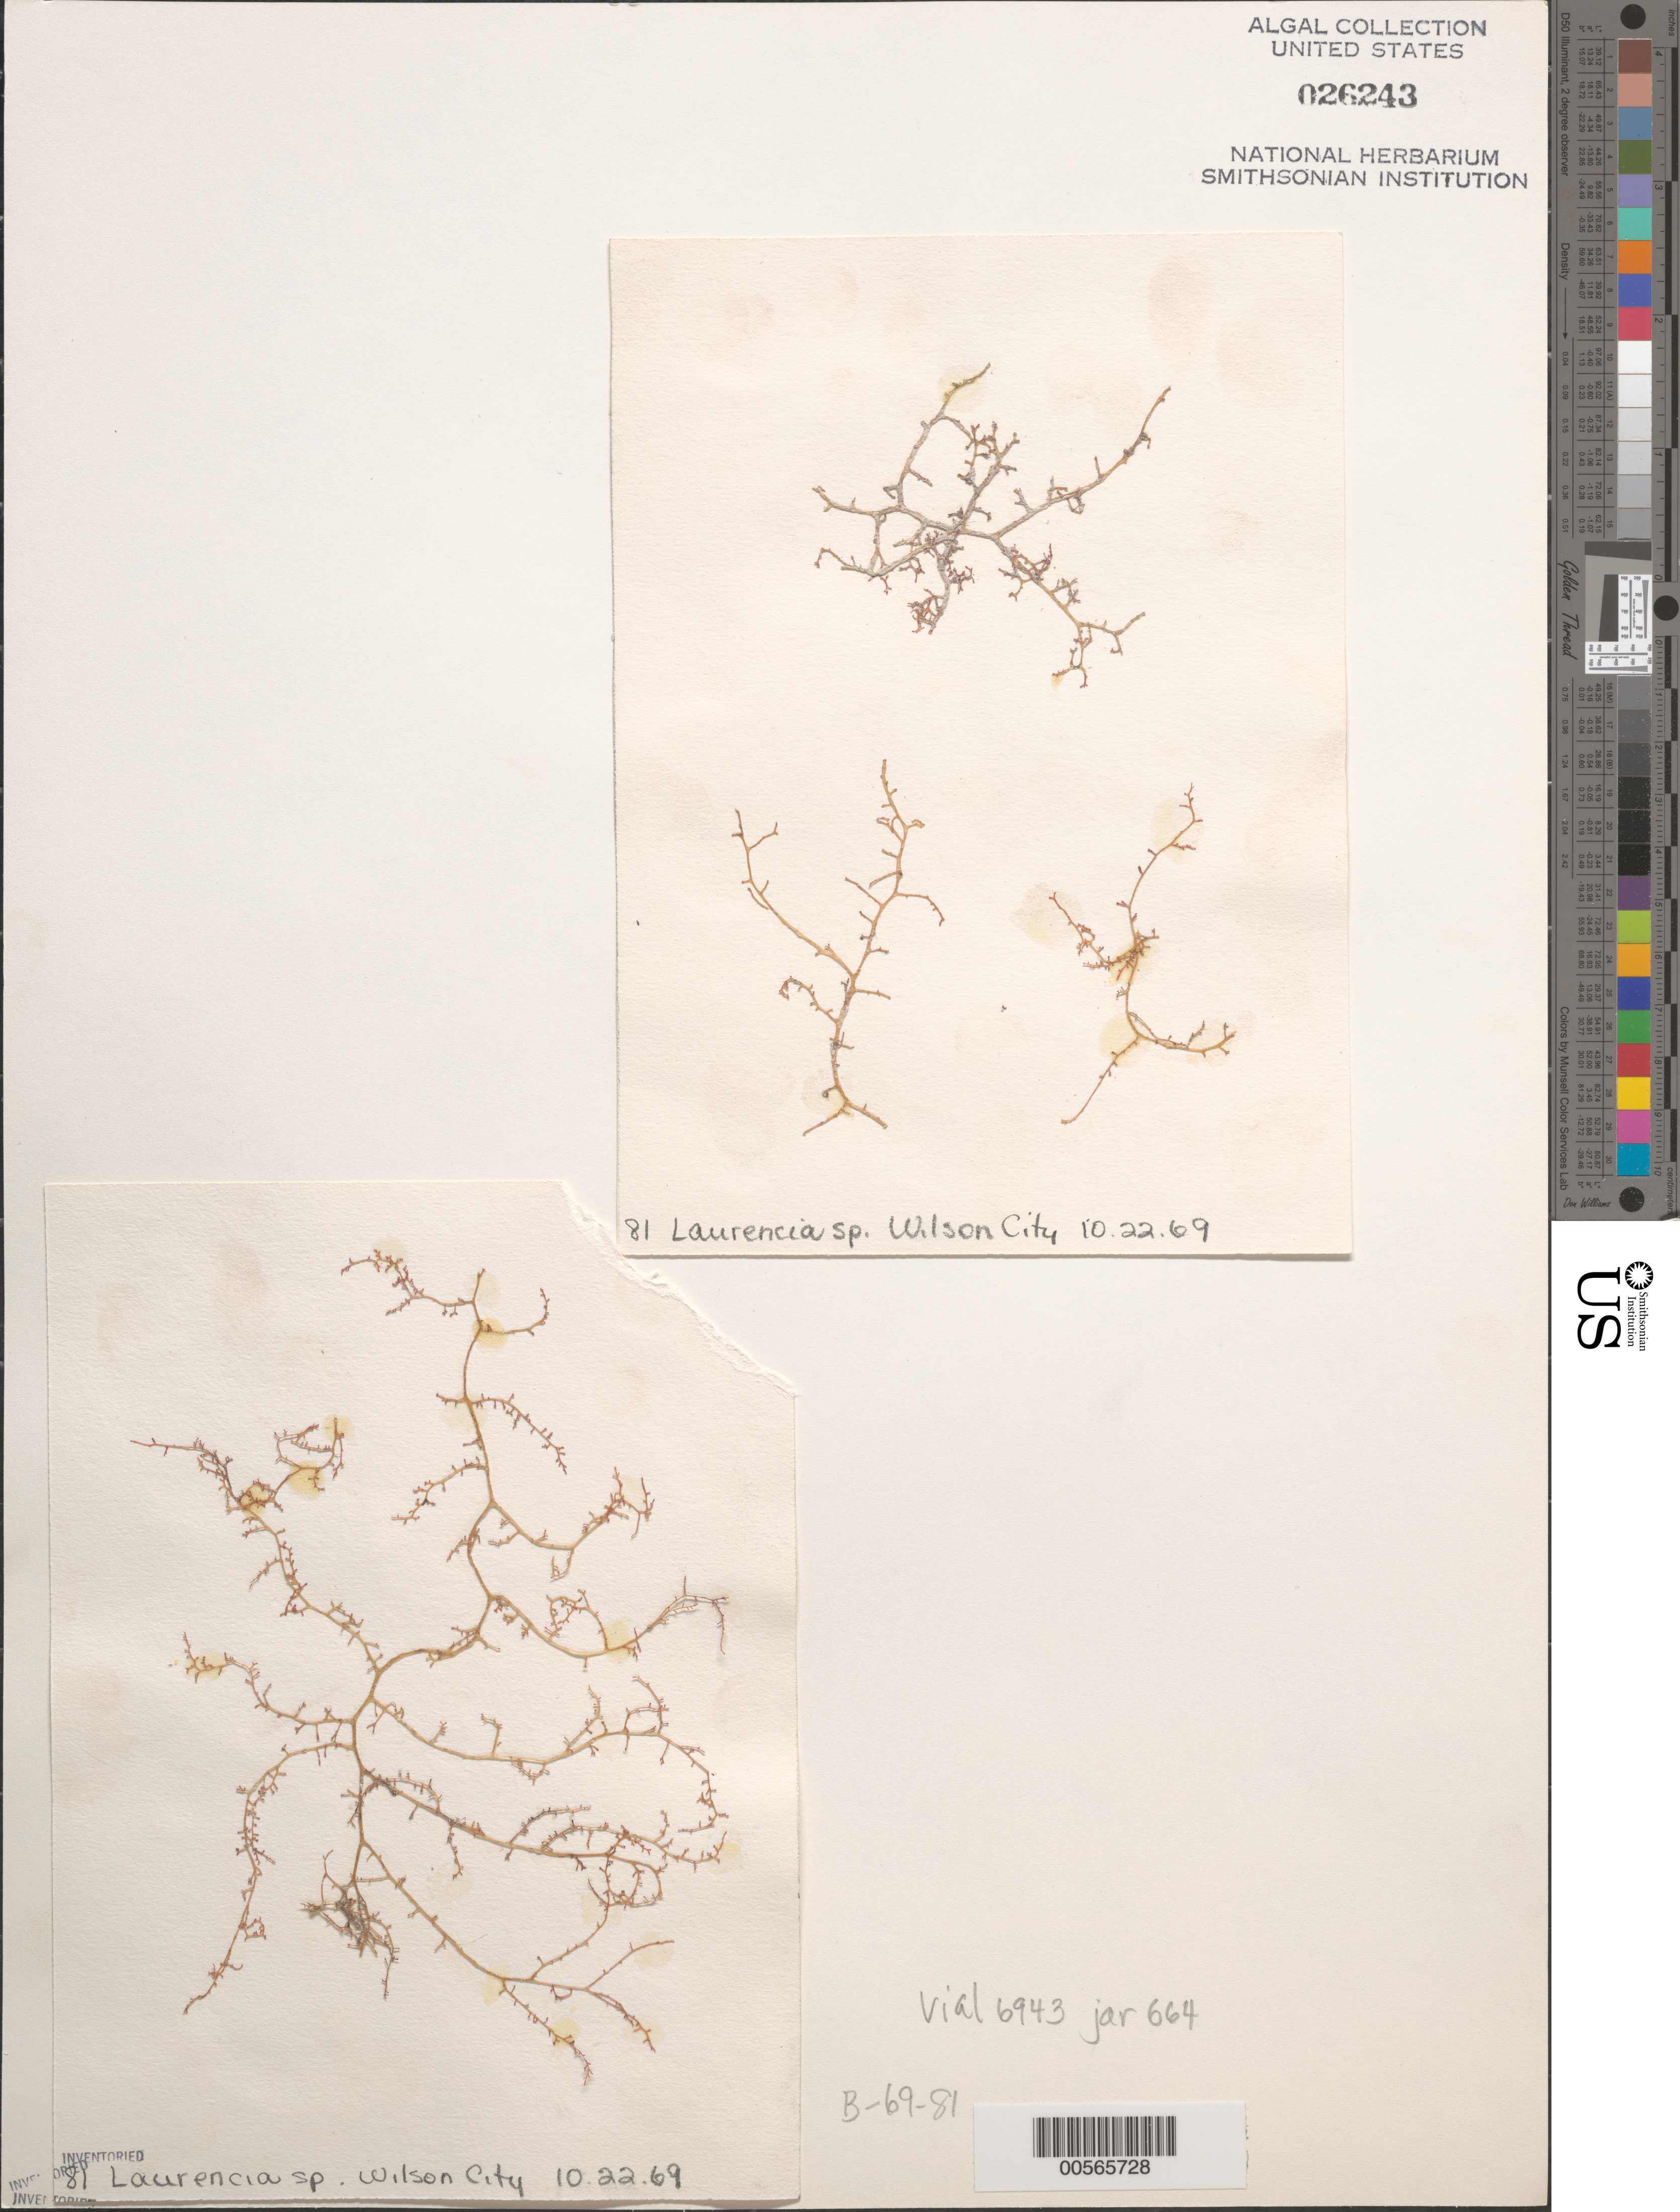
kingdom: Plantae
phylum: Rhodophyta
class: Florideophyceae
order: Ceramiales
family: Rhodomelaceae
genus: Laurencia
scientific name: Laurencia sp.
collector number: B-69-81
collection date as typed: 22 Oct 1969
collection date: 1969-10-22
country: Bahamas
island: Great Abaco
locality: Wilson City, Buckaroon Bay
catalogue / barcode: US 26243